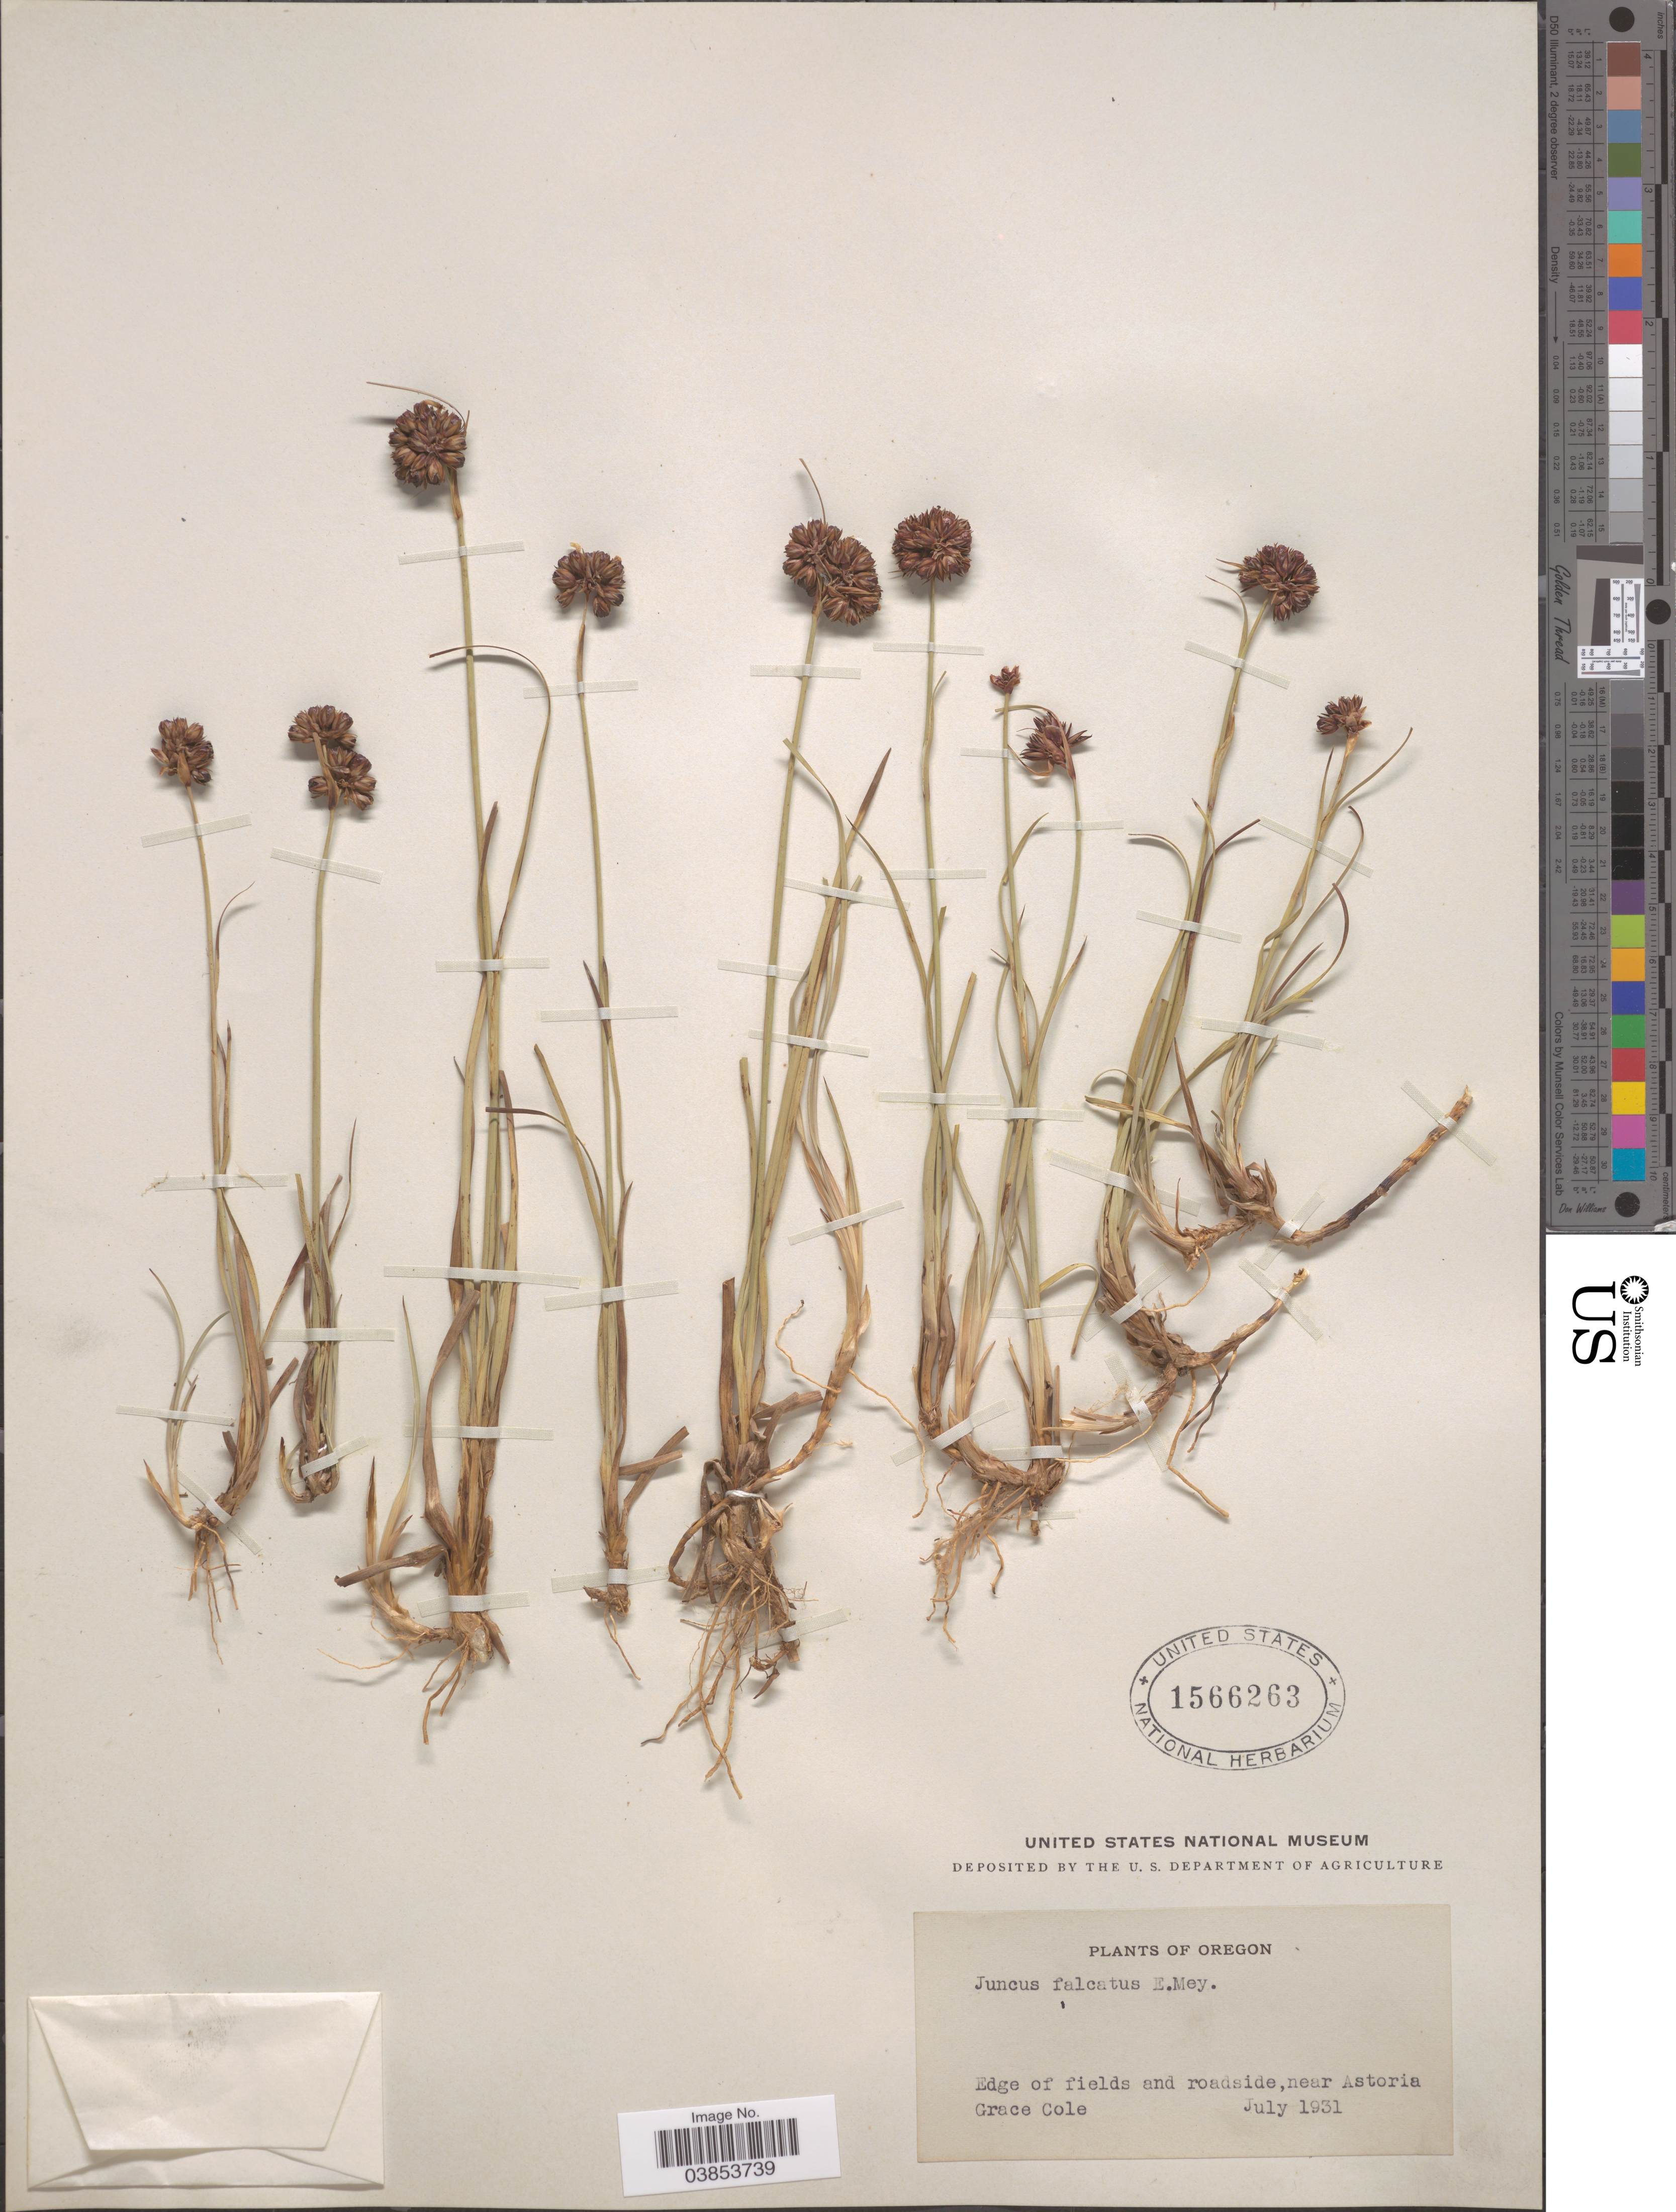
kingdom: Plantae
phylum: Tracheophyta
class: Liliopsida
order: Poales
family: Juncaceae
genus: Juncus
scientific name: Juncus falcatus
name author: E. Mey.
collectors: G. Cole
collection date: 1931-07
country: United States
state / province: Oregon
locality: Edge of fields and roadside, near Astoria.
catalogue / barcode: US 1566263